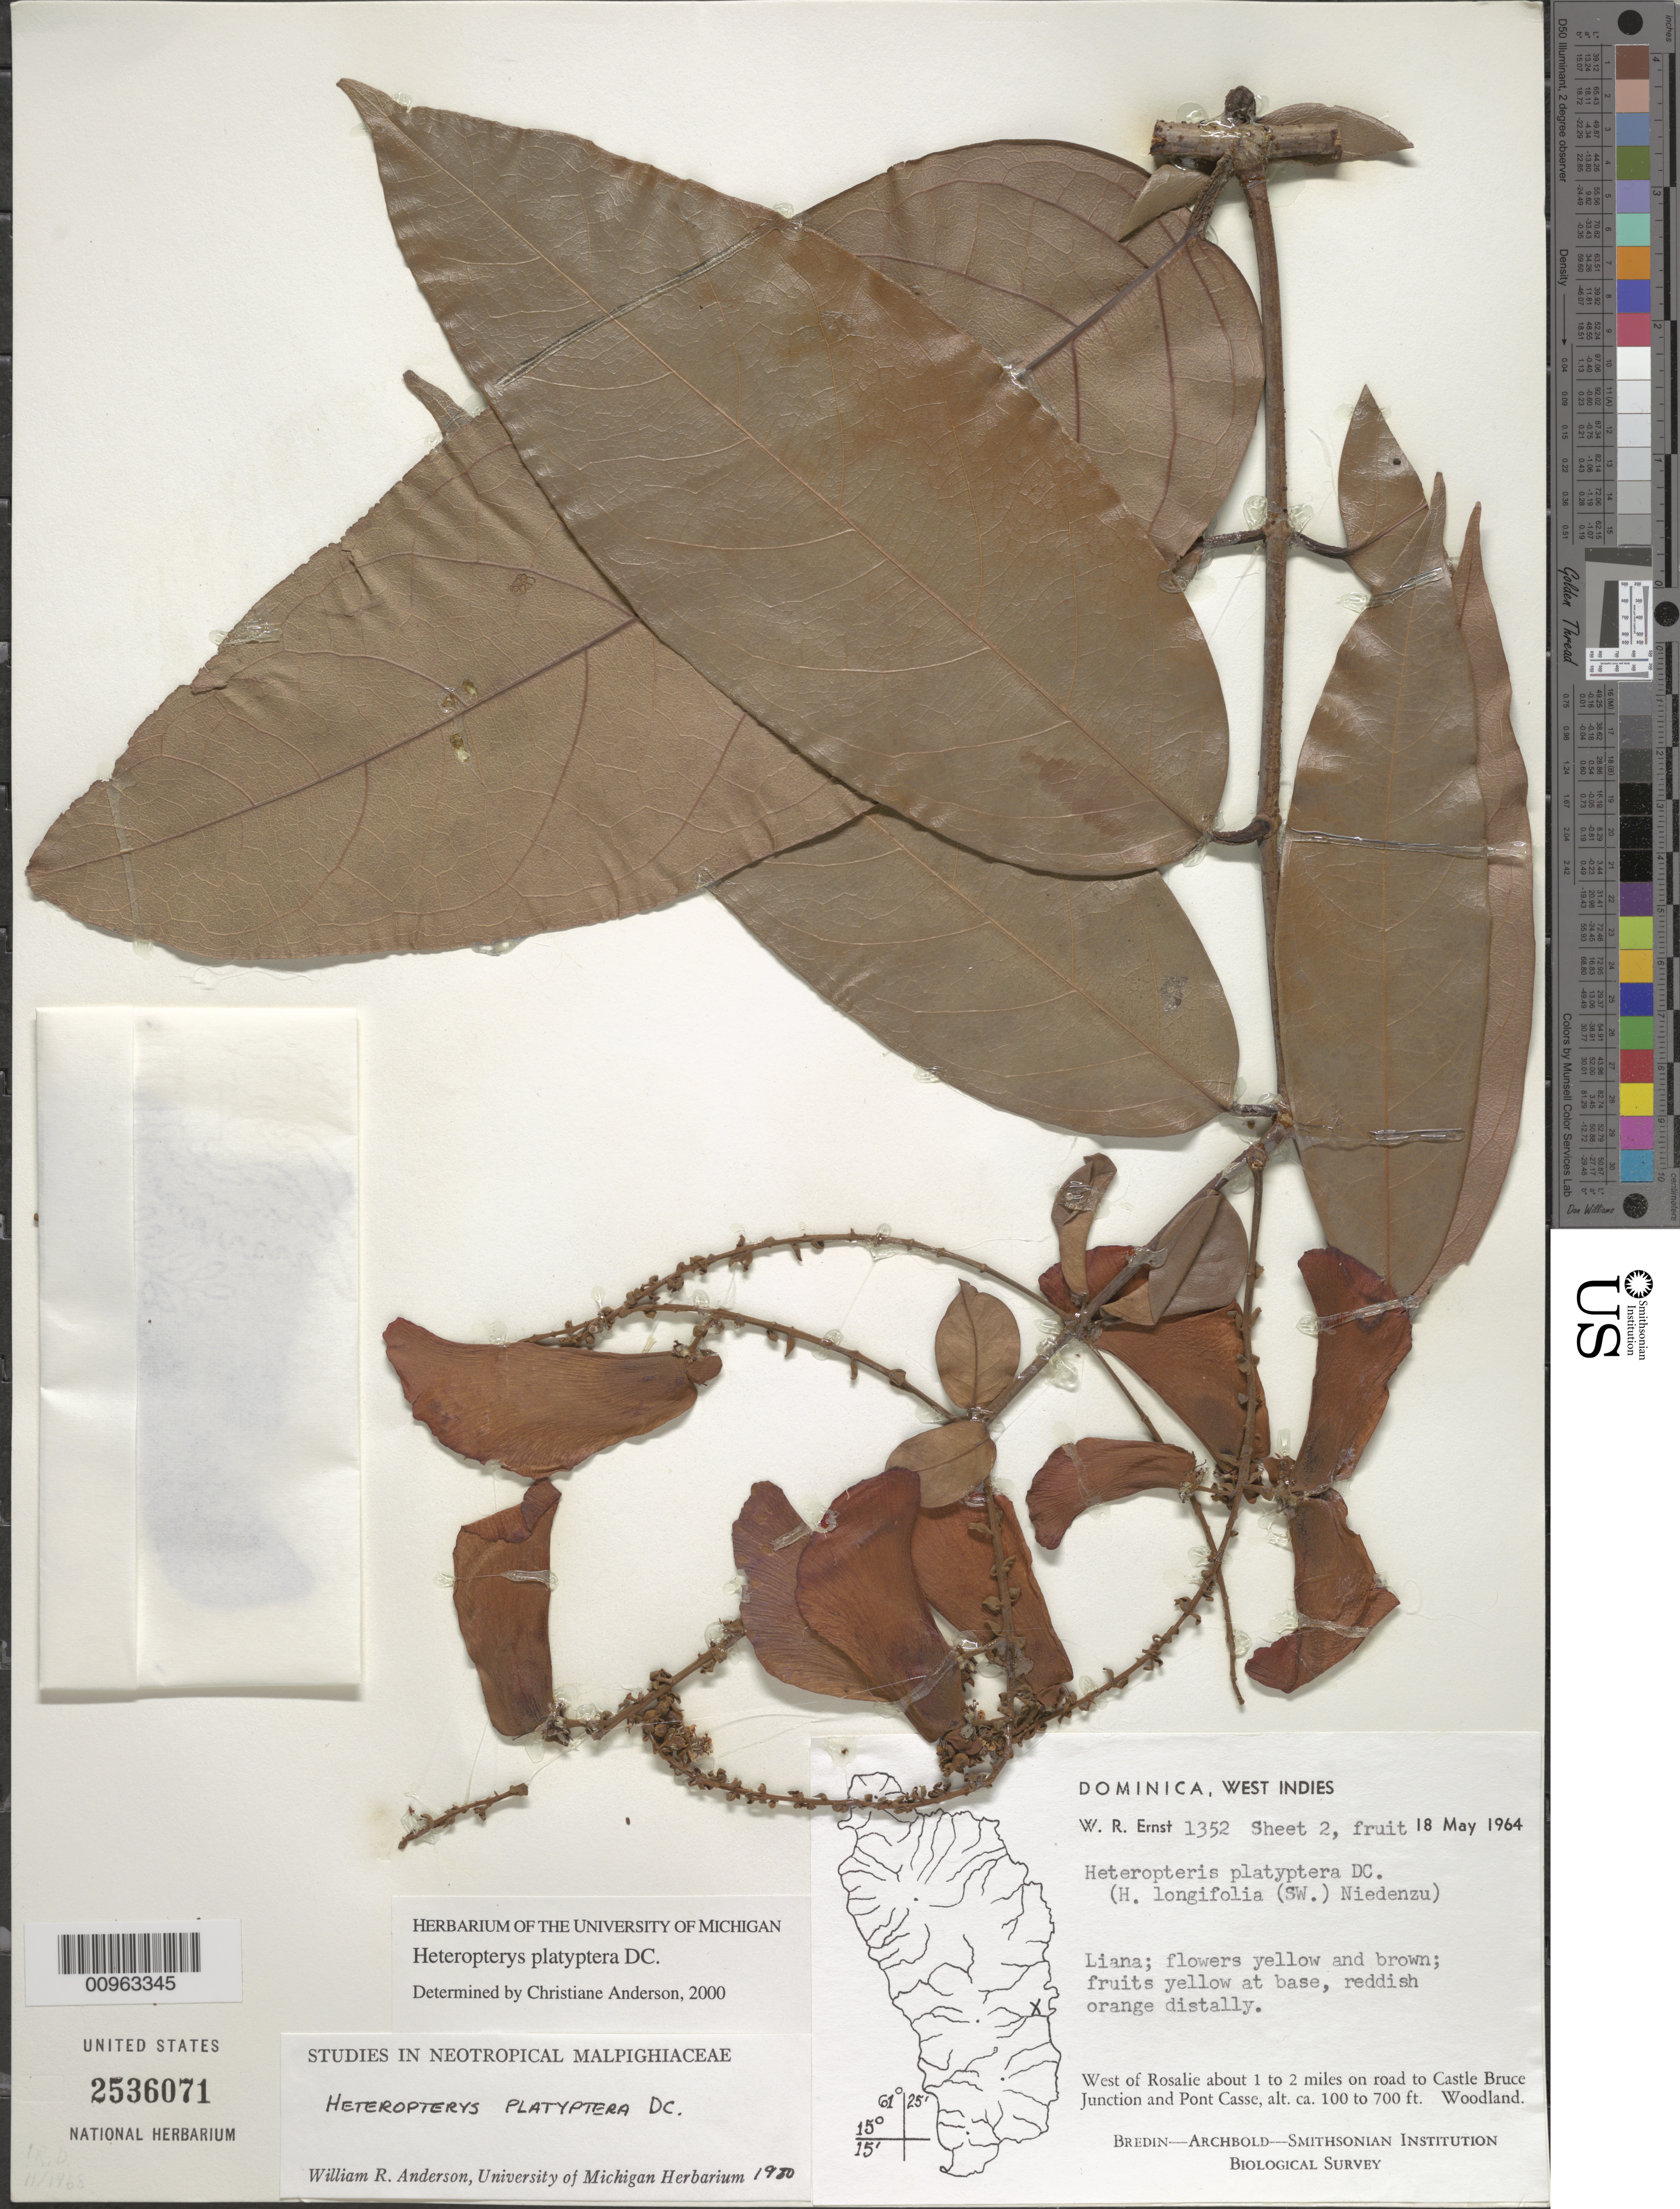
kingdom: Plantae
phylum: Tracheophyta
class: Magnoliopsida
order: Malpighiales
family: Malpighiaceae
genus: Heteropterys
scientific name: Heteropterys platyptera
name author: DC.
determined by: Anderson, C.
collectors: W. R. Ernst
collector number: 1352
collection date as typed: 18 May 1964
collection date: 1964-05-18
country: Dominica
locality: W of Rosalie about 1 to 2 miles on road to Castle Bruce Junction and Pont Casse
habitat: Woodland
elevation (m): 30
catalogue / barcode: US 2536071